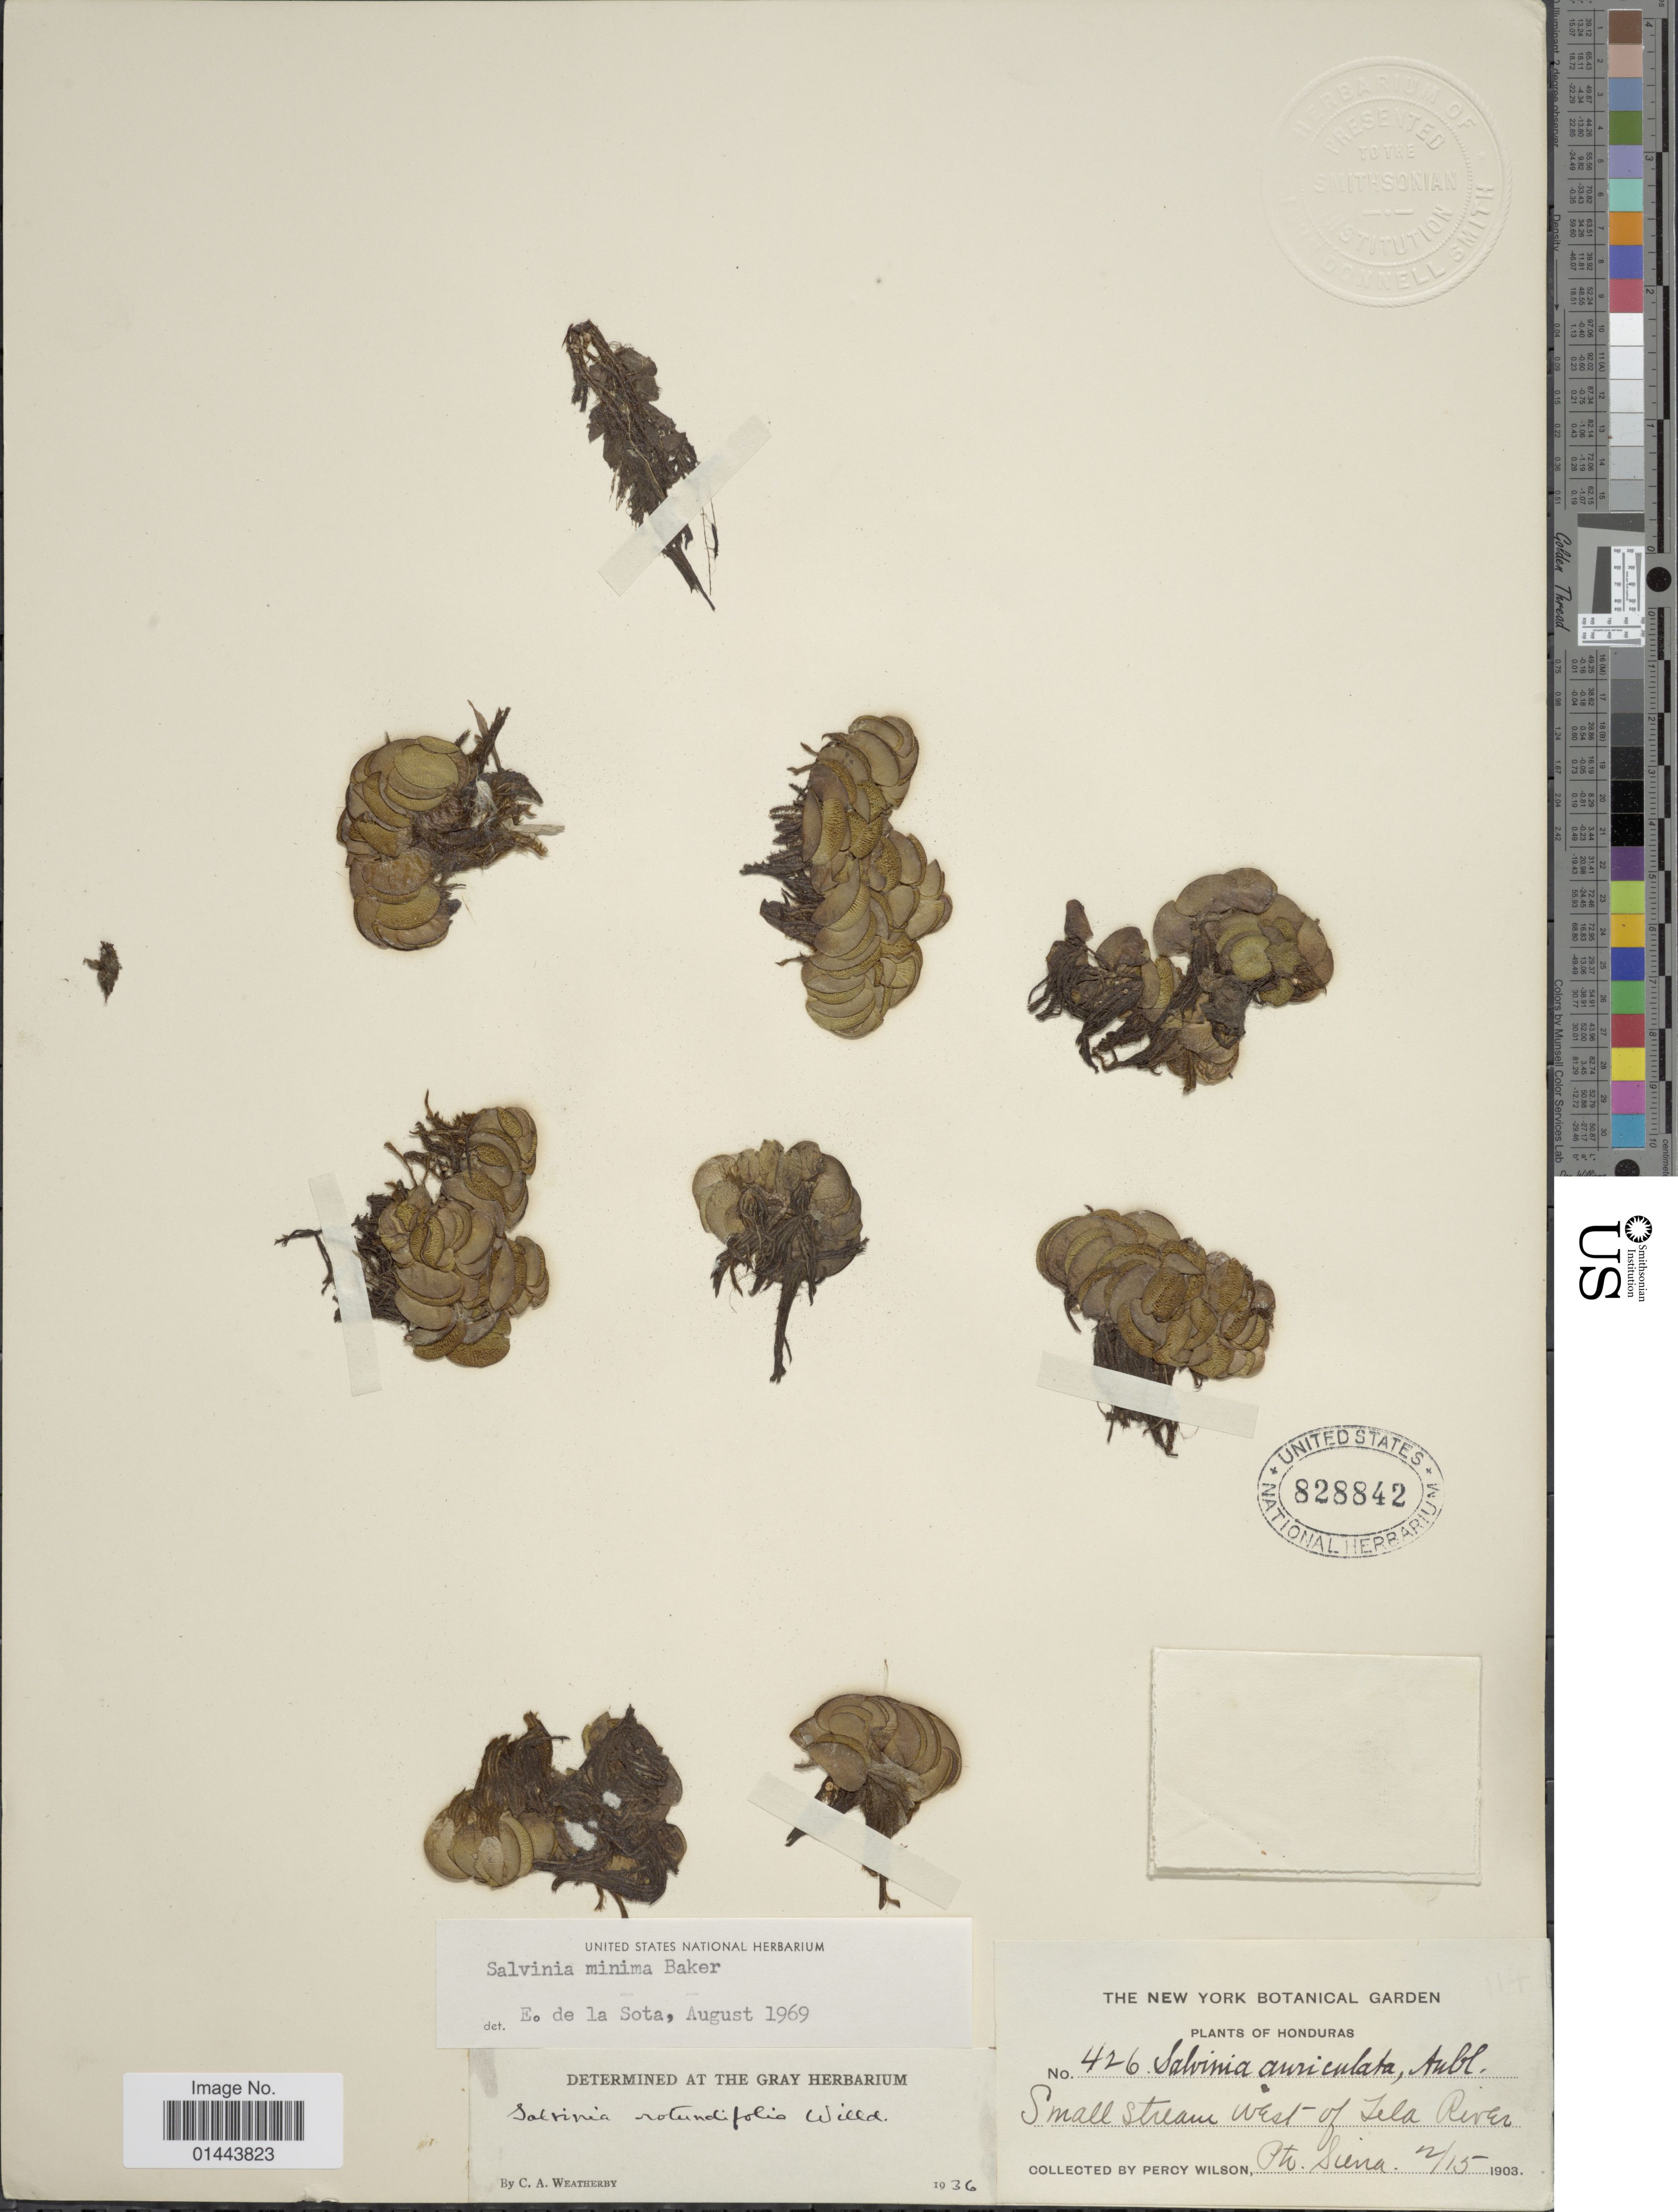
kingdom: Plantae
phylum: Tracheophyta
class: Polypodiopsida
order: Salviniales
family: Salviniaceae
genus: Salvinia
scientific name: Salvinia minima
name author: Baker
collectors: P. Wilson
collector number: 426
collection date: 1903-02-15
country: Honduras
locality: Small stream west of Tela River, Pto. Siera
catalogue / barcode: US 828842